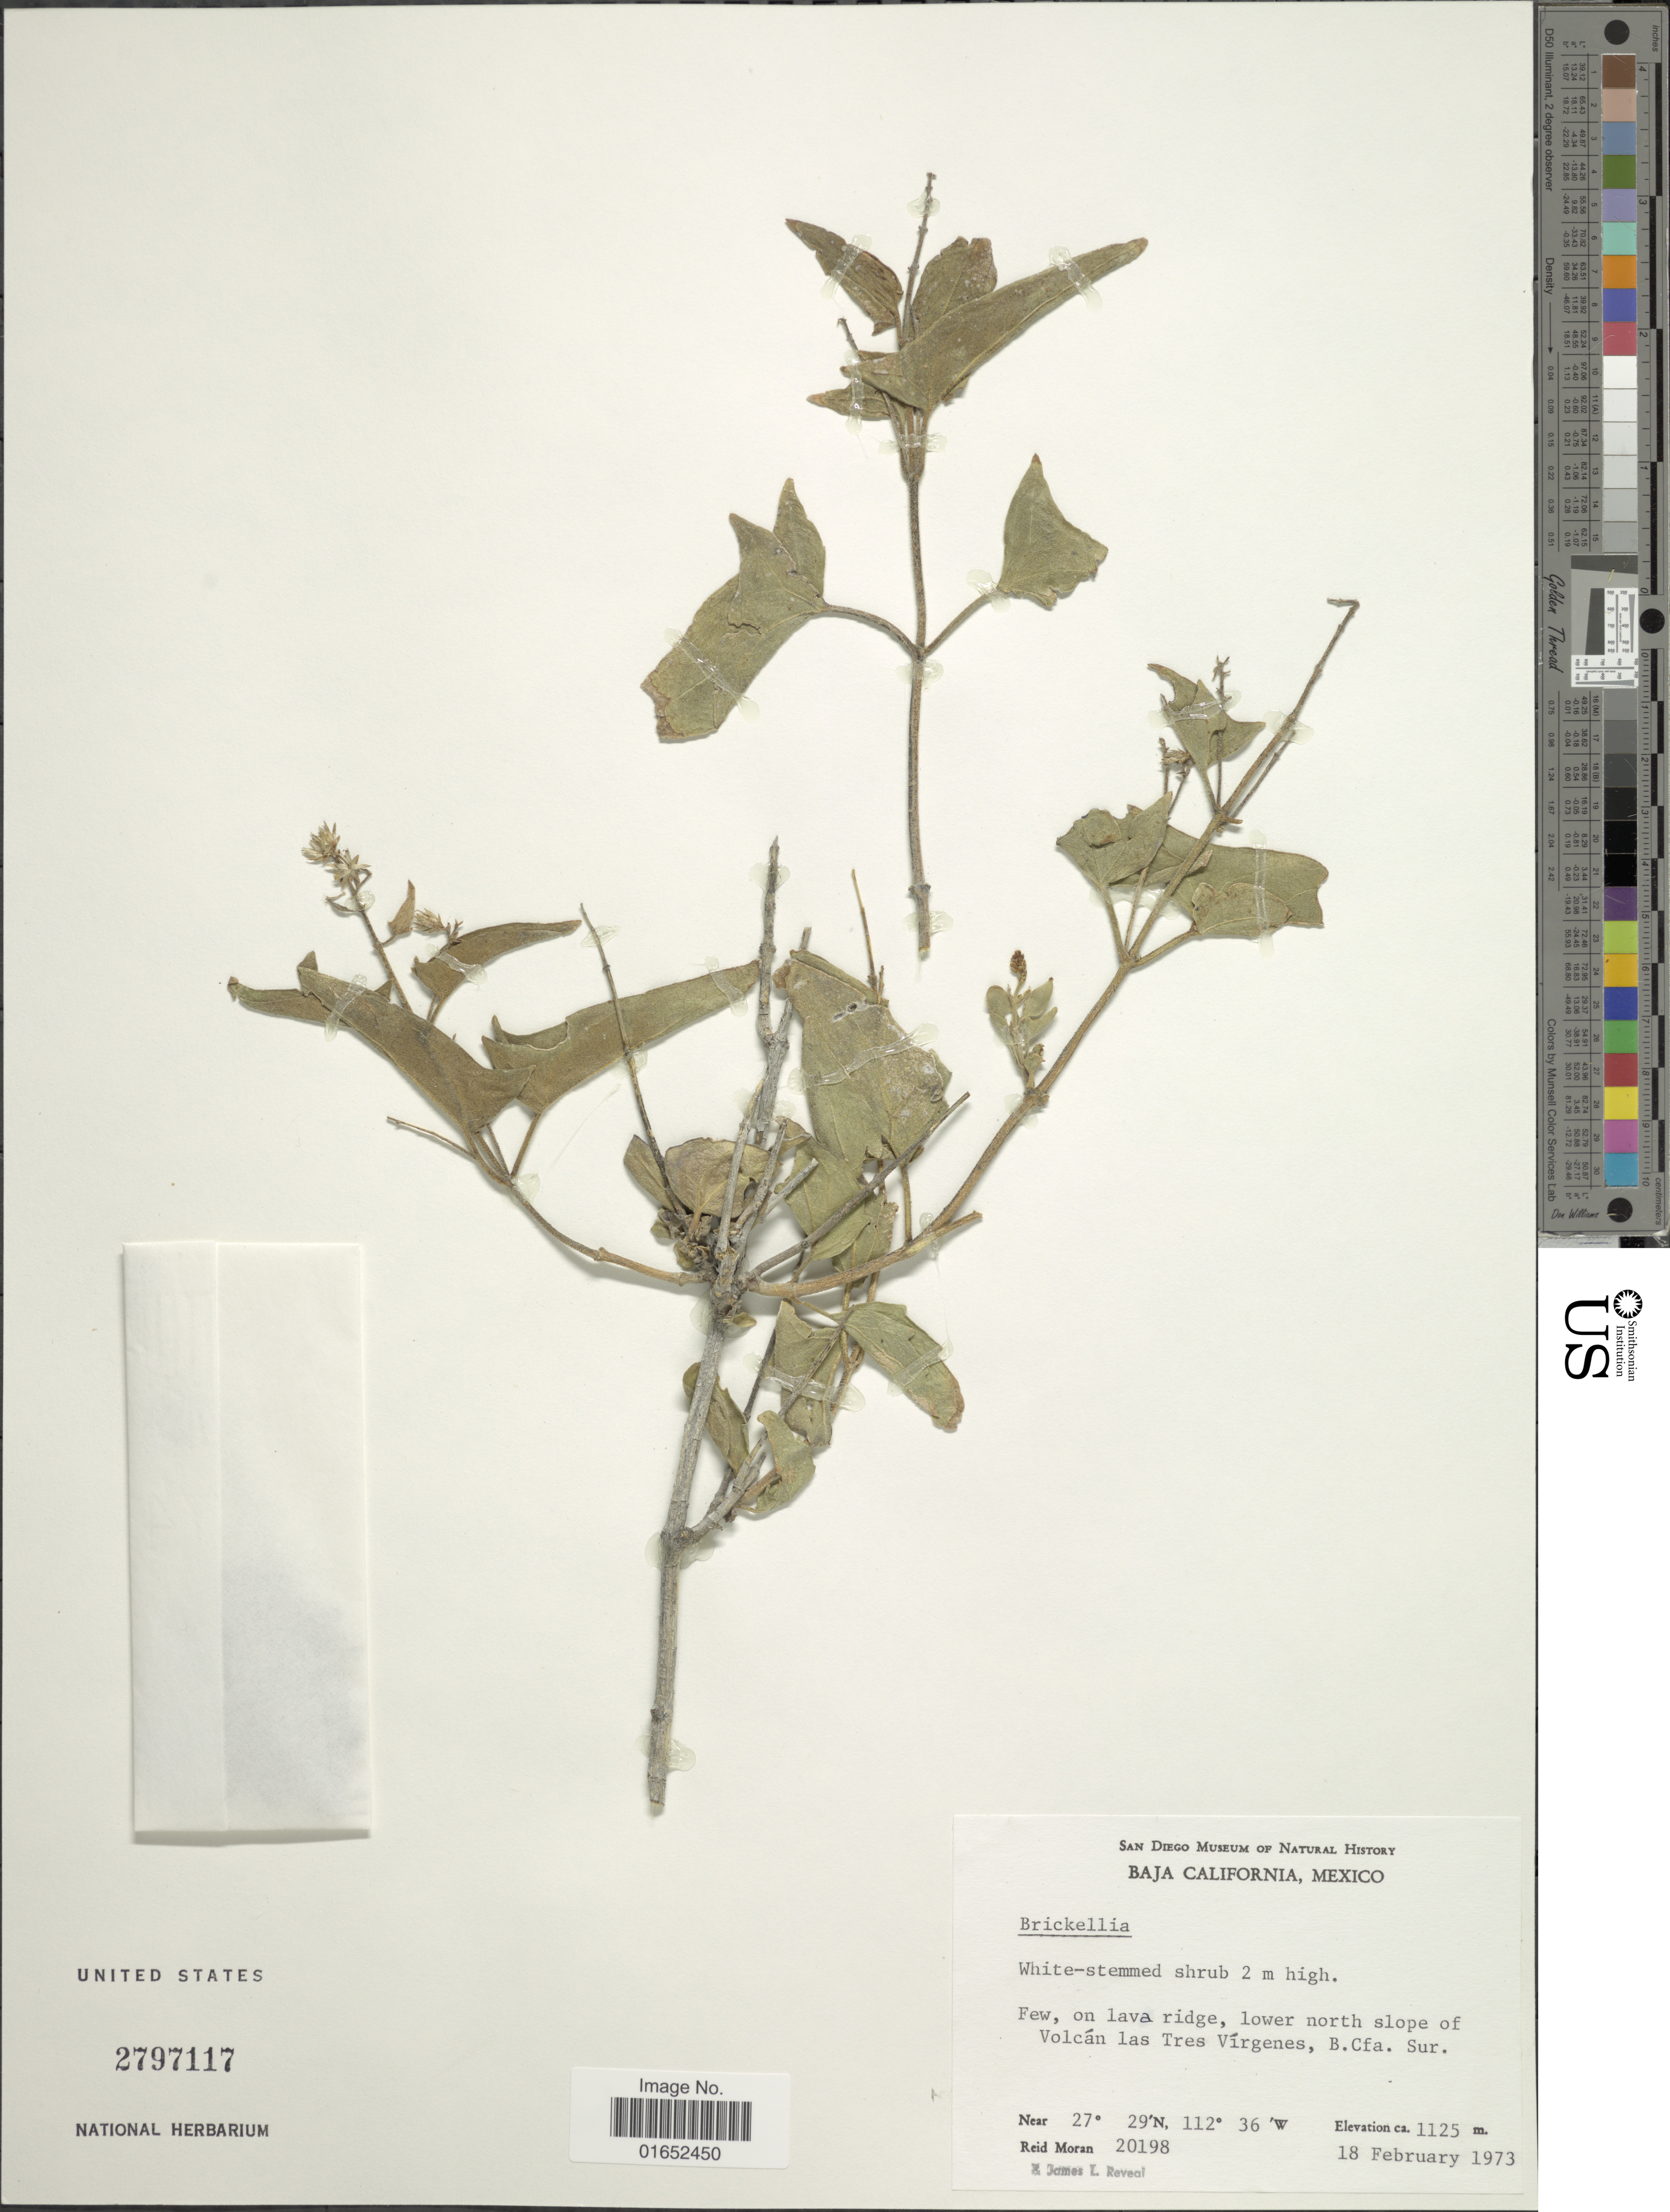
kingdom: Plantae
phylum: Tracheophyta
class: Magnoliopsida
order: Asterales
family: Asteraceae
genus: Brickellia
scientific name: Brickellia sp.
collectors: R. V. Moran & J. L. Reveal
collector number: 20198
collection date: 1973-02-18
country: Mexico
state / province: Baja California Sur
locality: Baja California, Lower north slope of Volcán las Tres Vírgenes, B. Cfa. Sur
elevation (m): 1125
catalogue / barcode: US 2797117